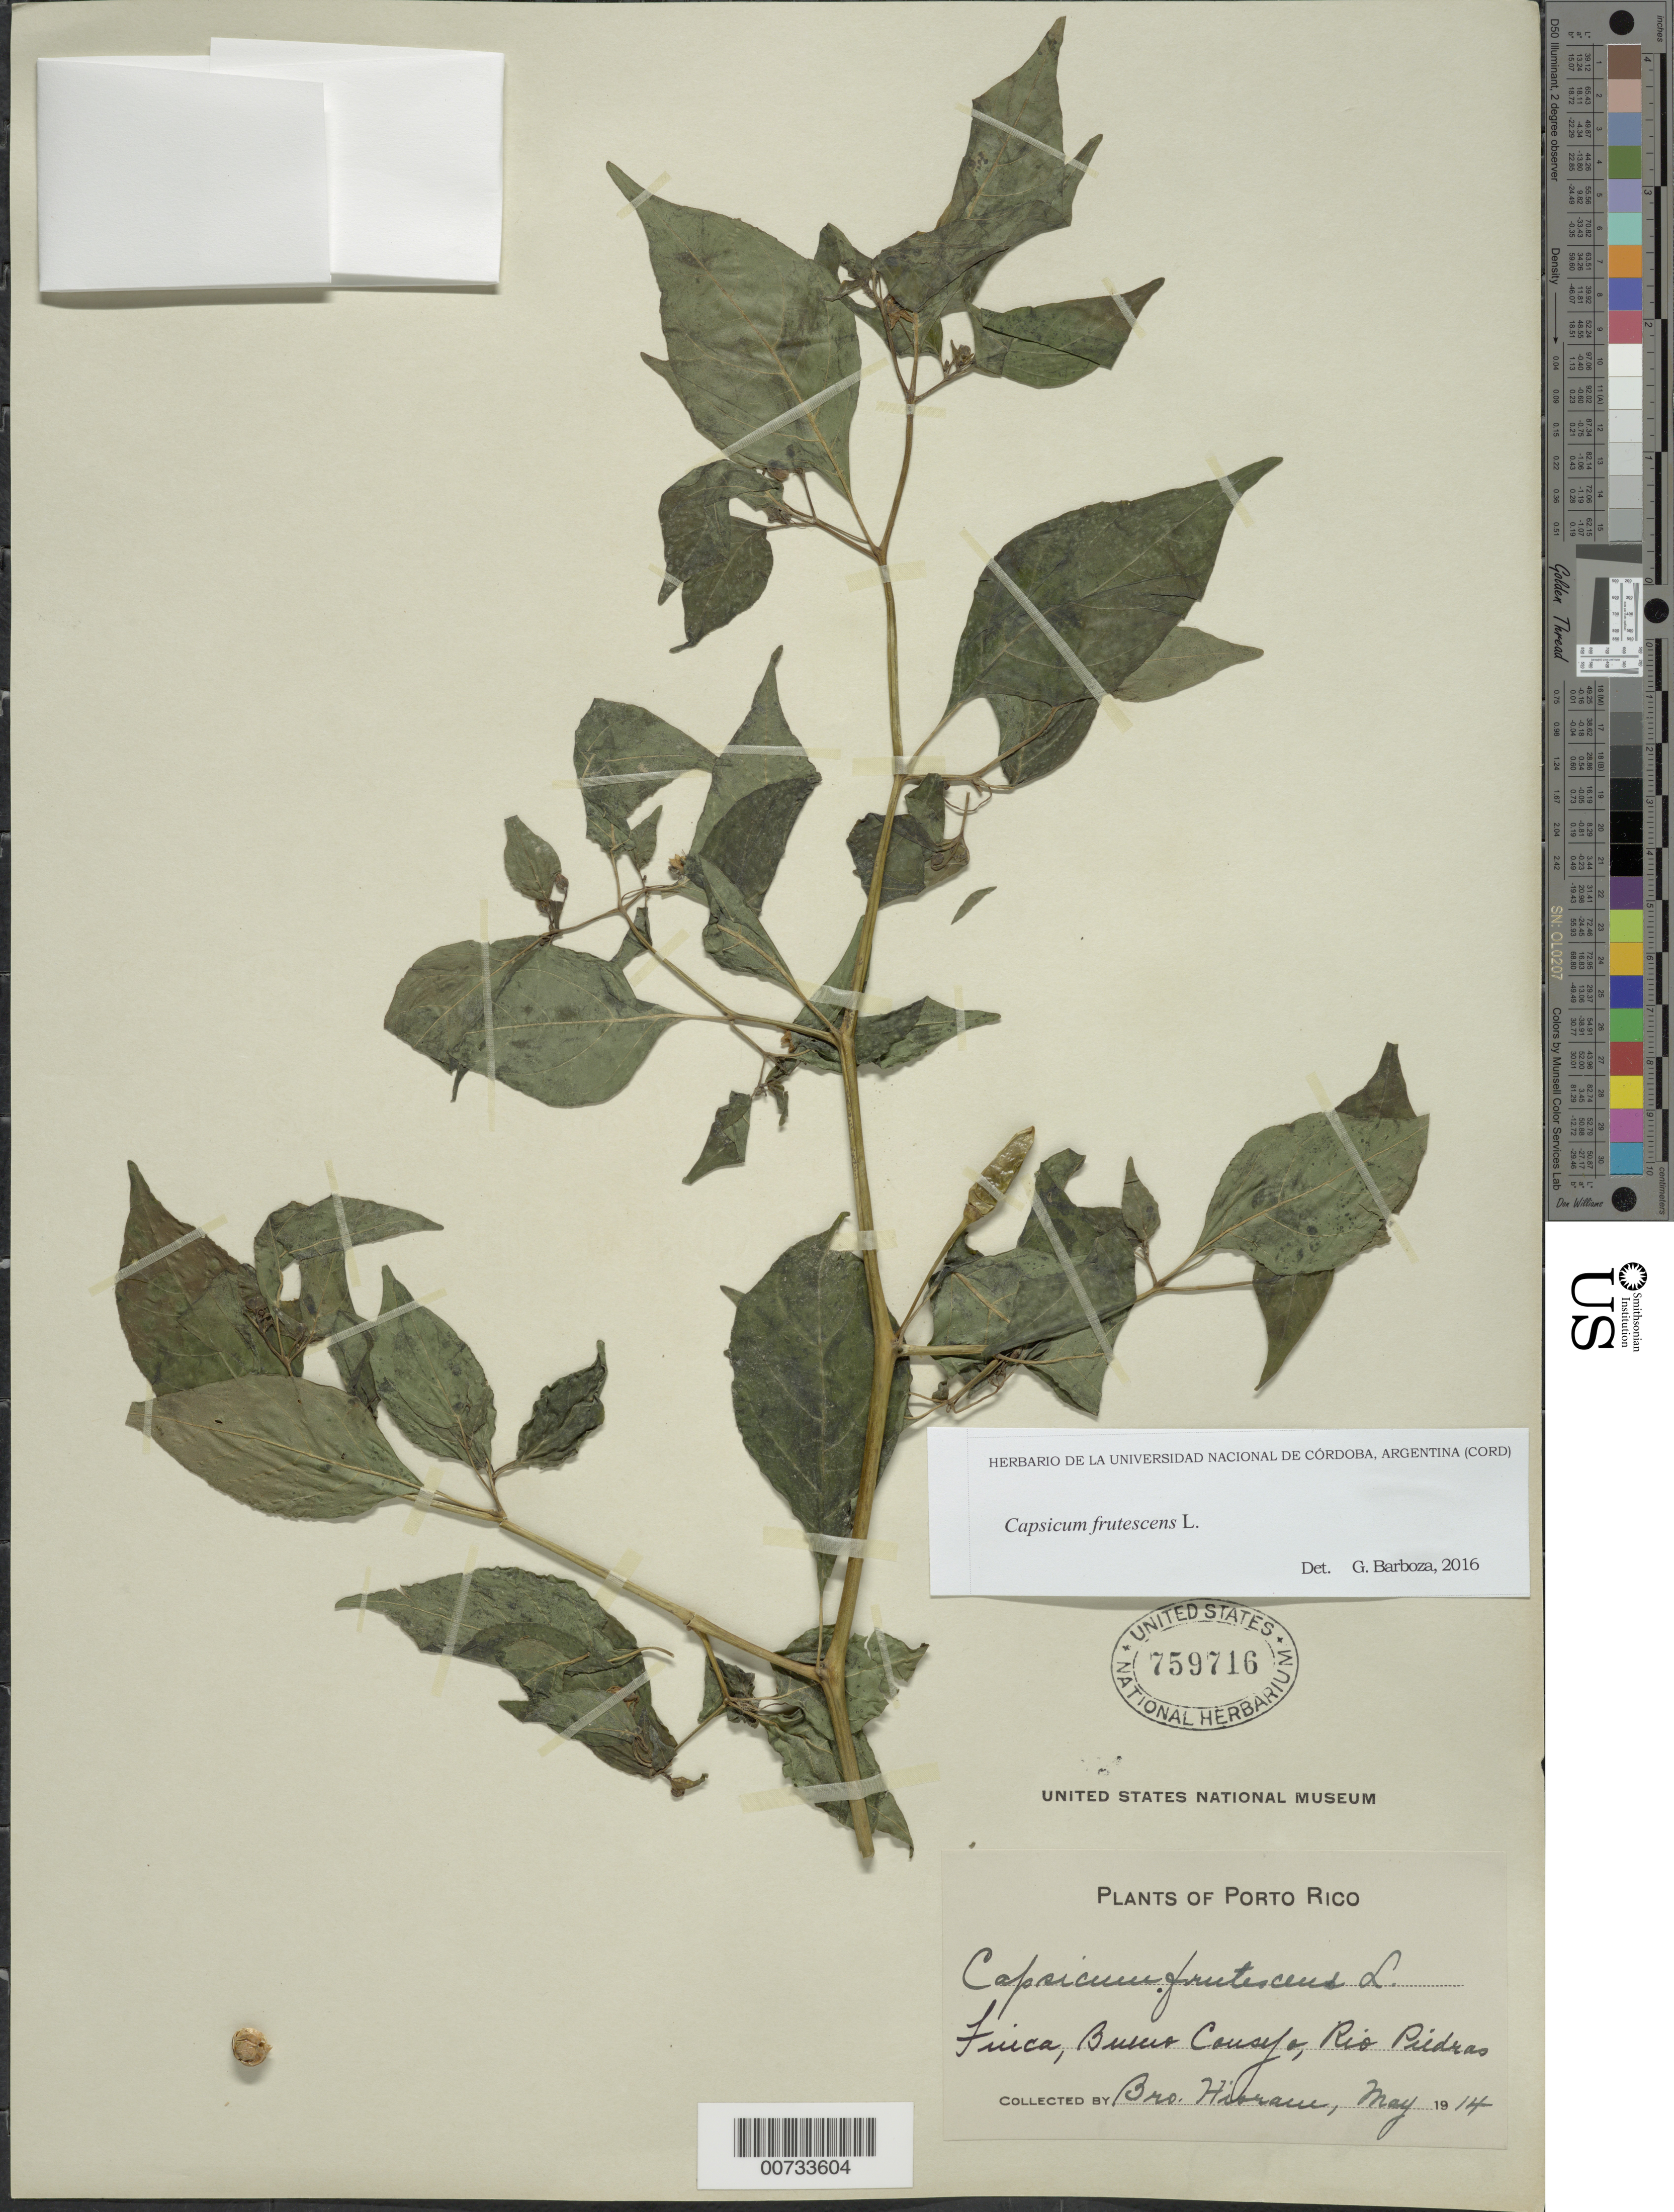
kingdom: Plantae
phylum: Tracheophyta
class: Magnoliopsida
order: Solanales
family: Solanaceae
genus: Capsicum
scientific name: Capsicum frutescens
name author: L.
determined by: Barboza, G. E., (CORD), Museo Botanico - Cordoba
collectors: Bro. Hioram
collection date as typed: May 1914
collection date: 1914-05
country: Puerto Rico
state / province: San Juan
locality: Finca, Buen Consejo, Río Piedras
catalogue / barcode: US 759716